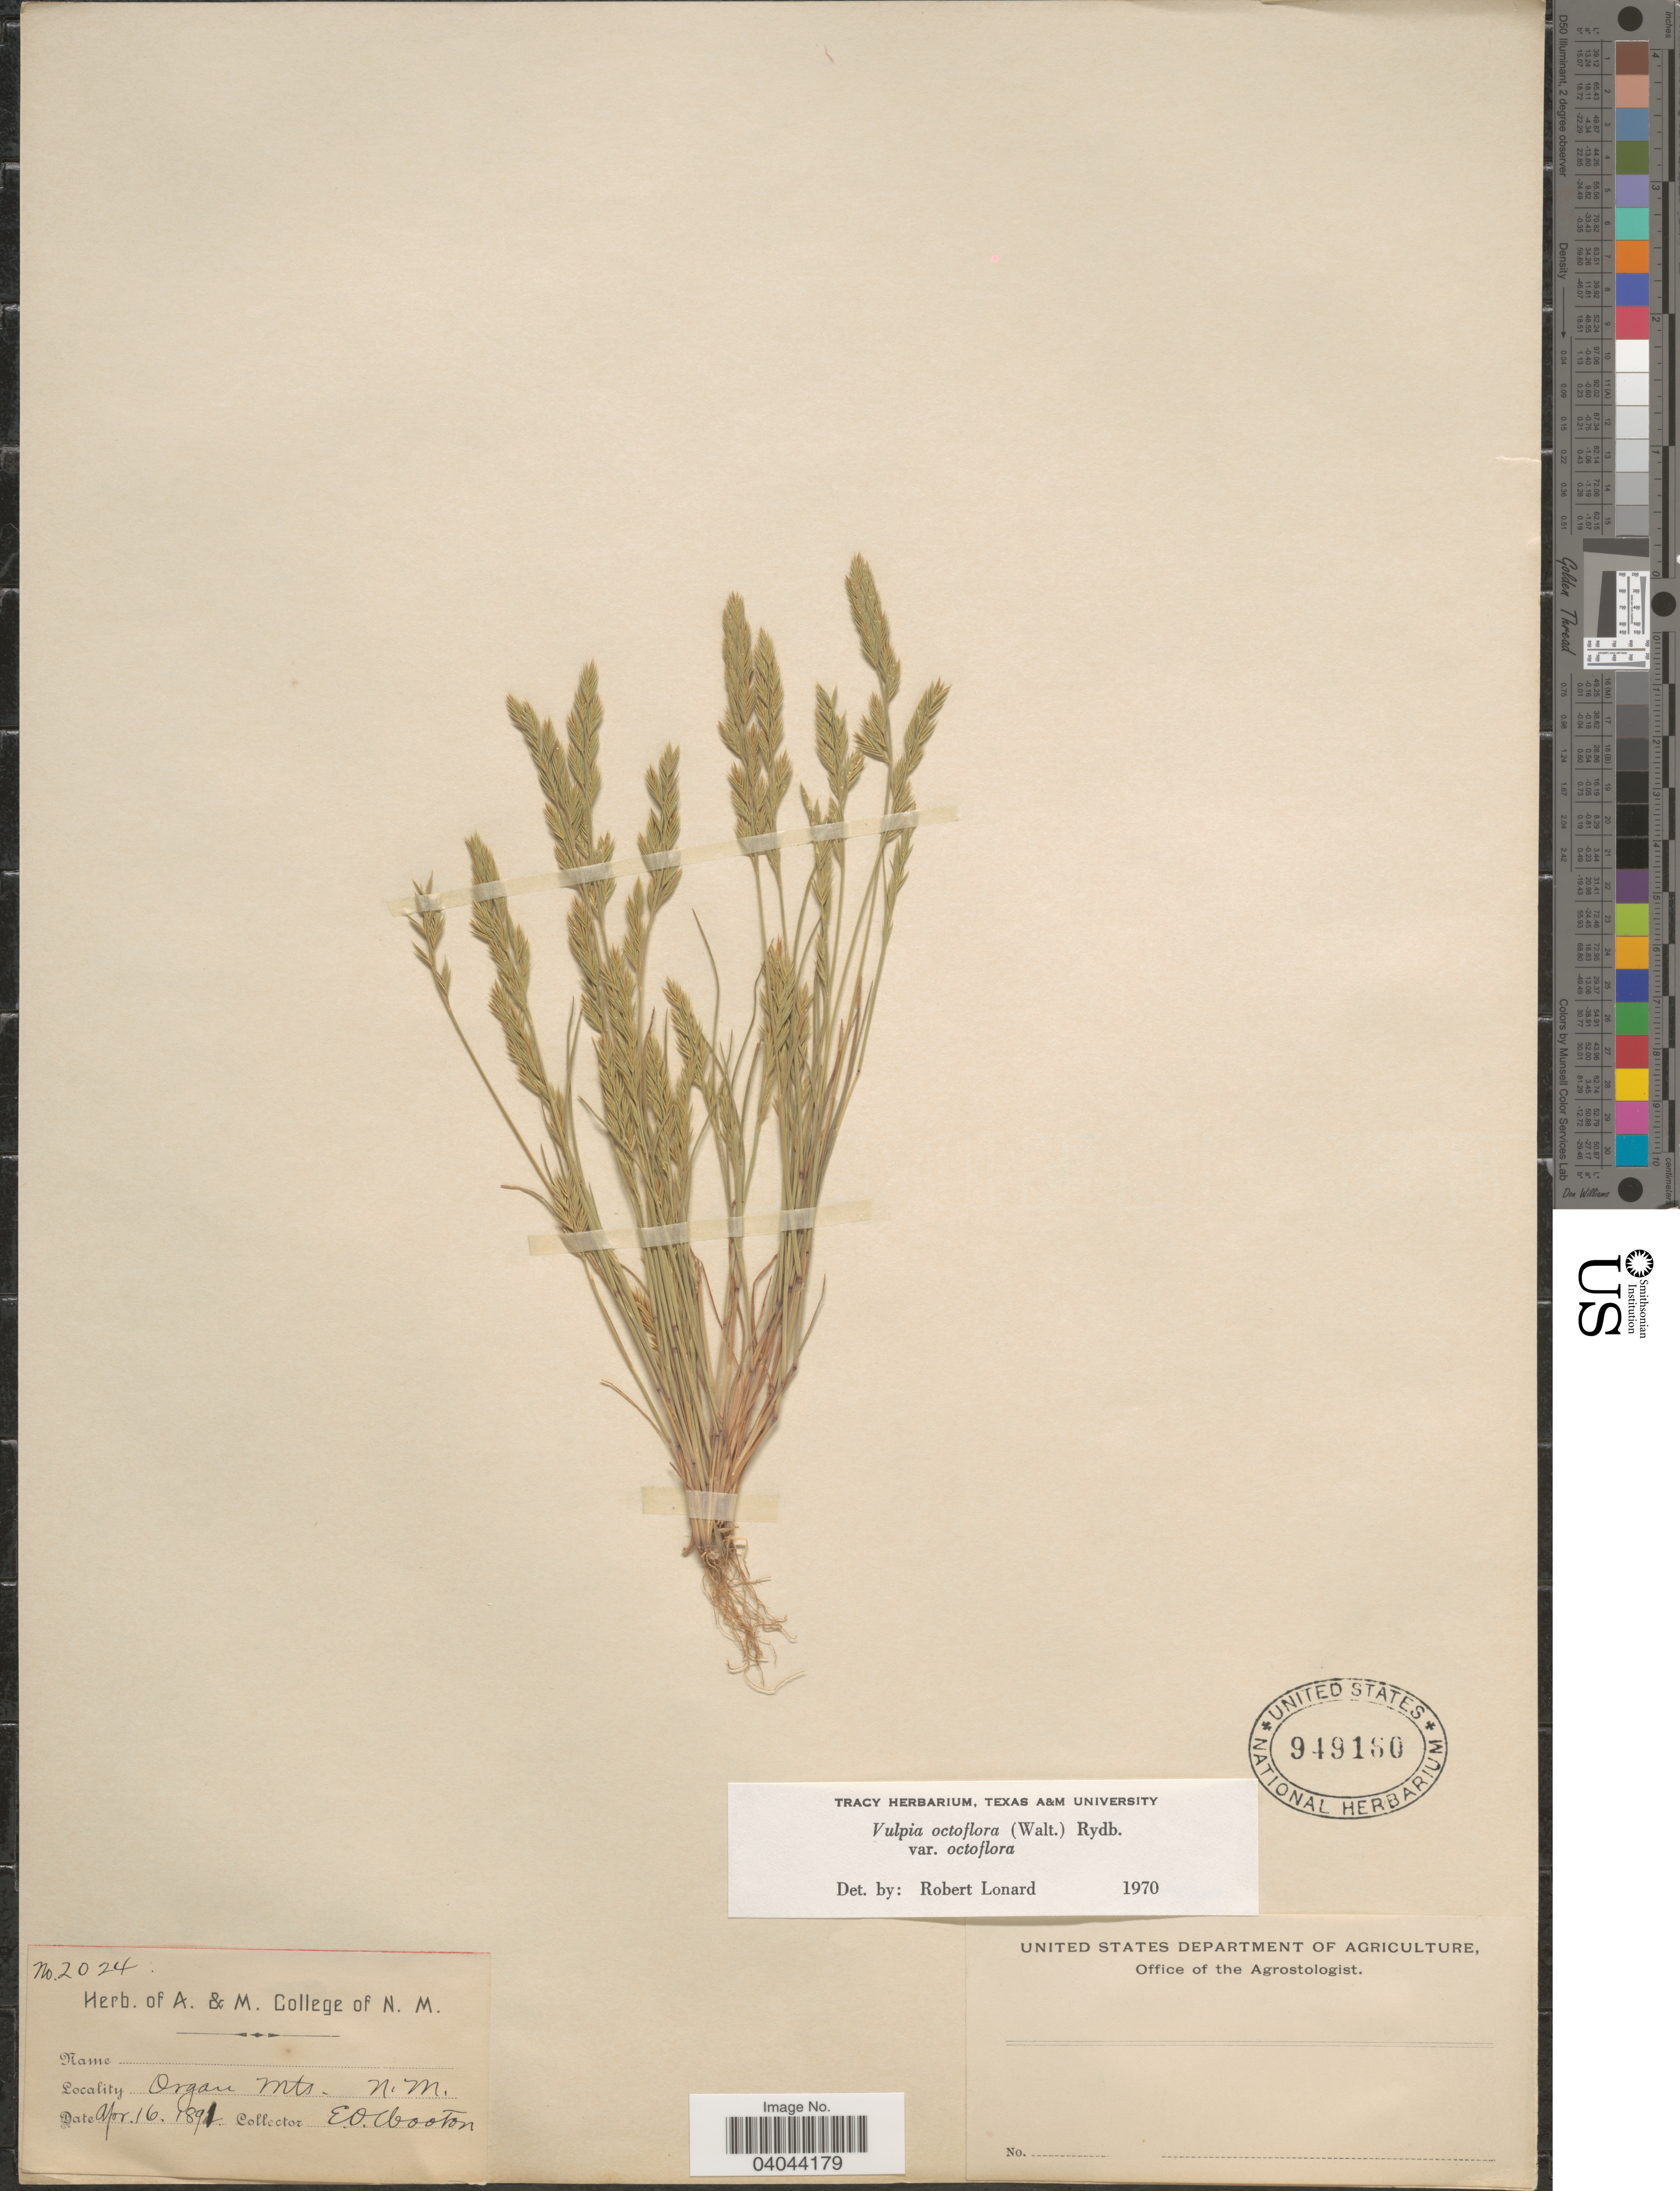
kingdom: Plantae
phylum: Tracheophyta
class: Liliopsida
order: Poales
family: Poaceae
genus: Festuca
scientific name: Festuca octoflora var. octoflora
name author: Walter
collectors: E. O. Wooton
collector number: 2024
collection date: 1891-04-16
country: United States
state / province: New Mexico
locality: Organ Mts.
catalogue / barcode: US 949160